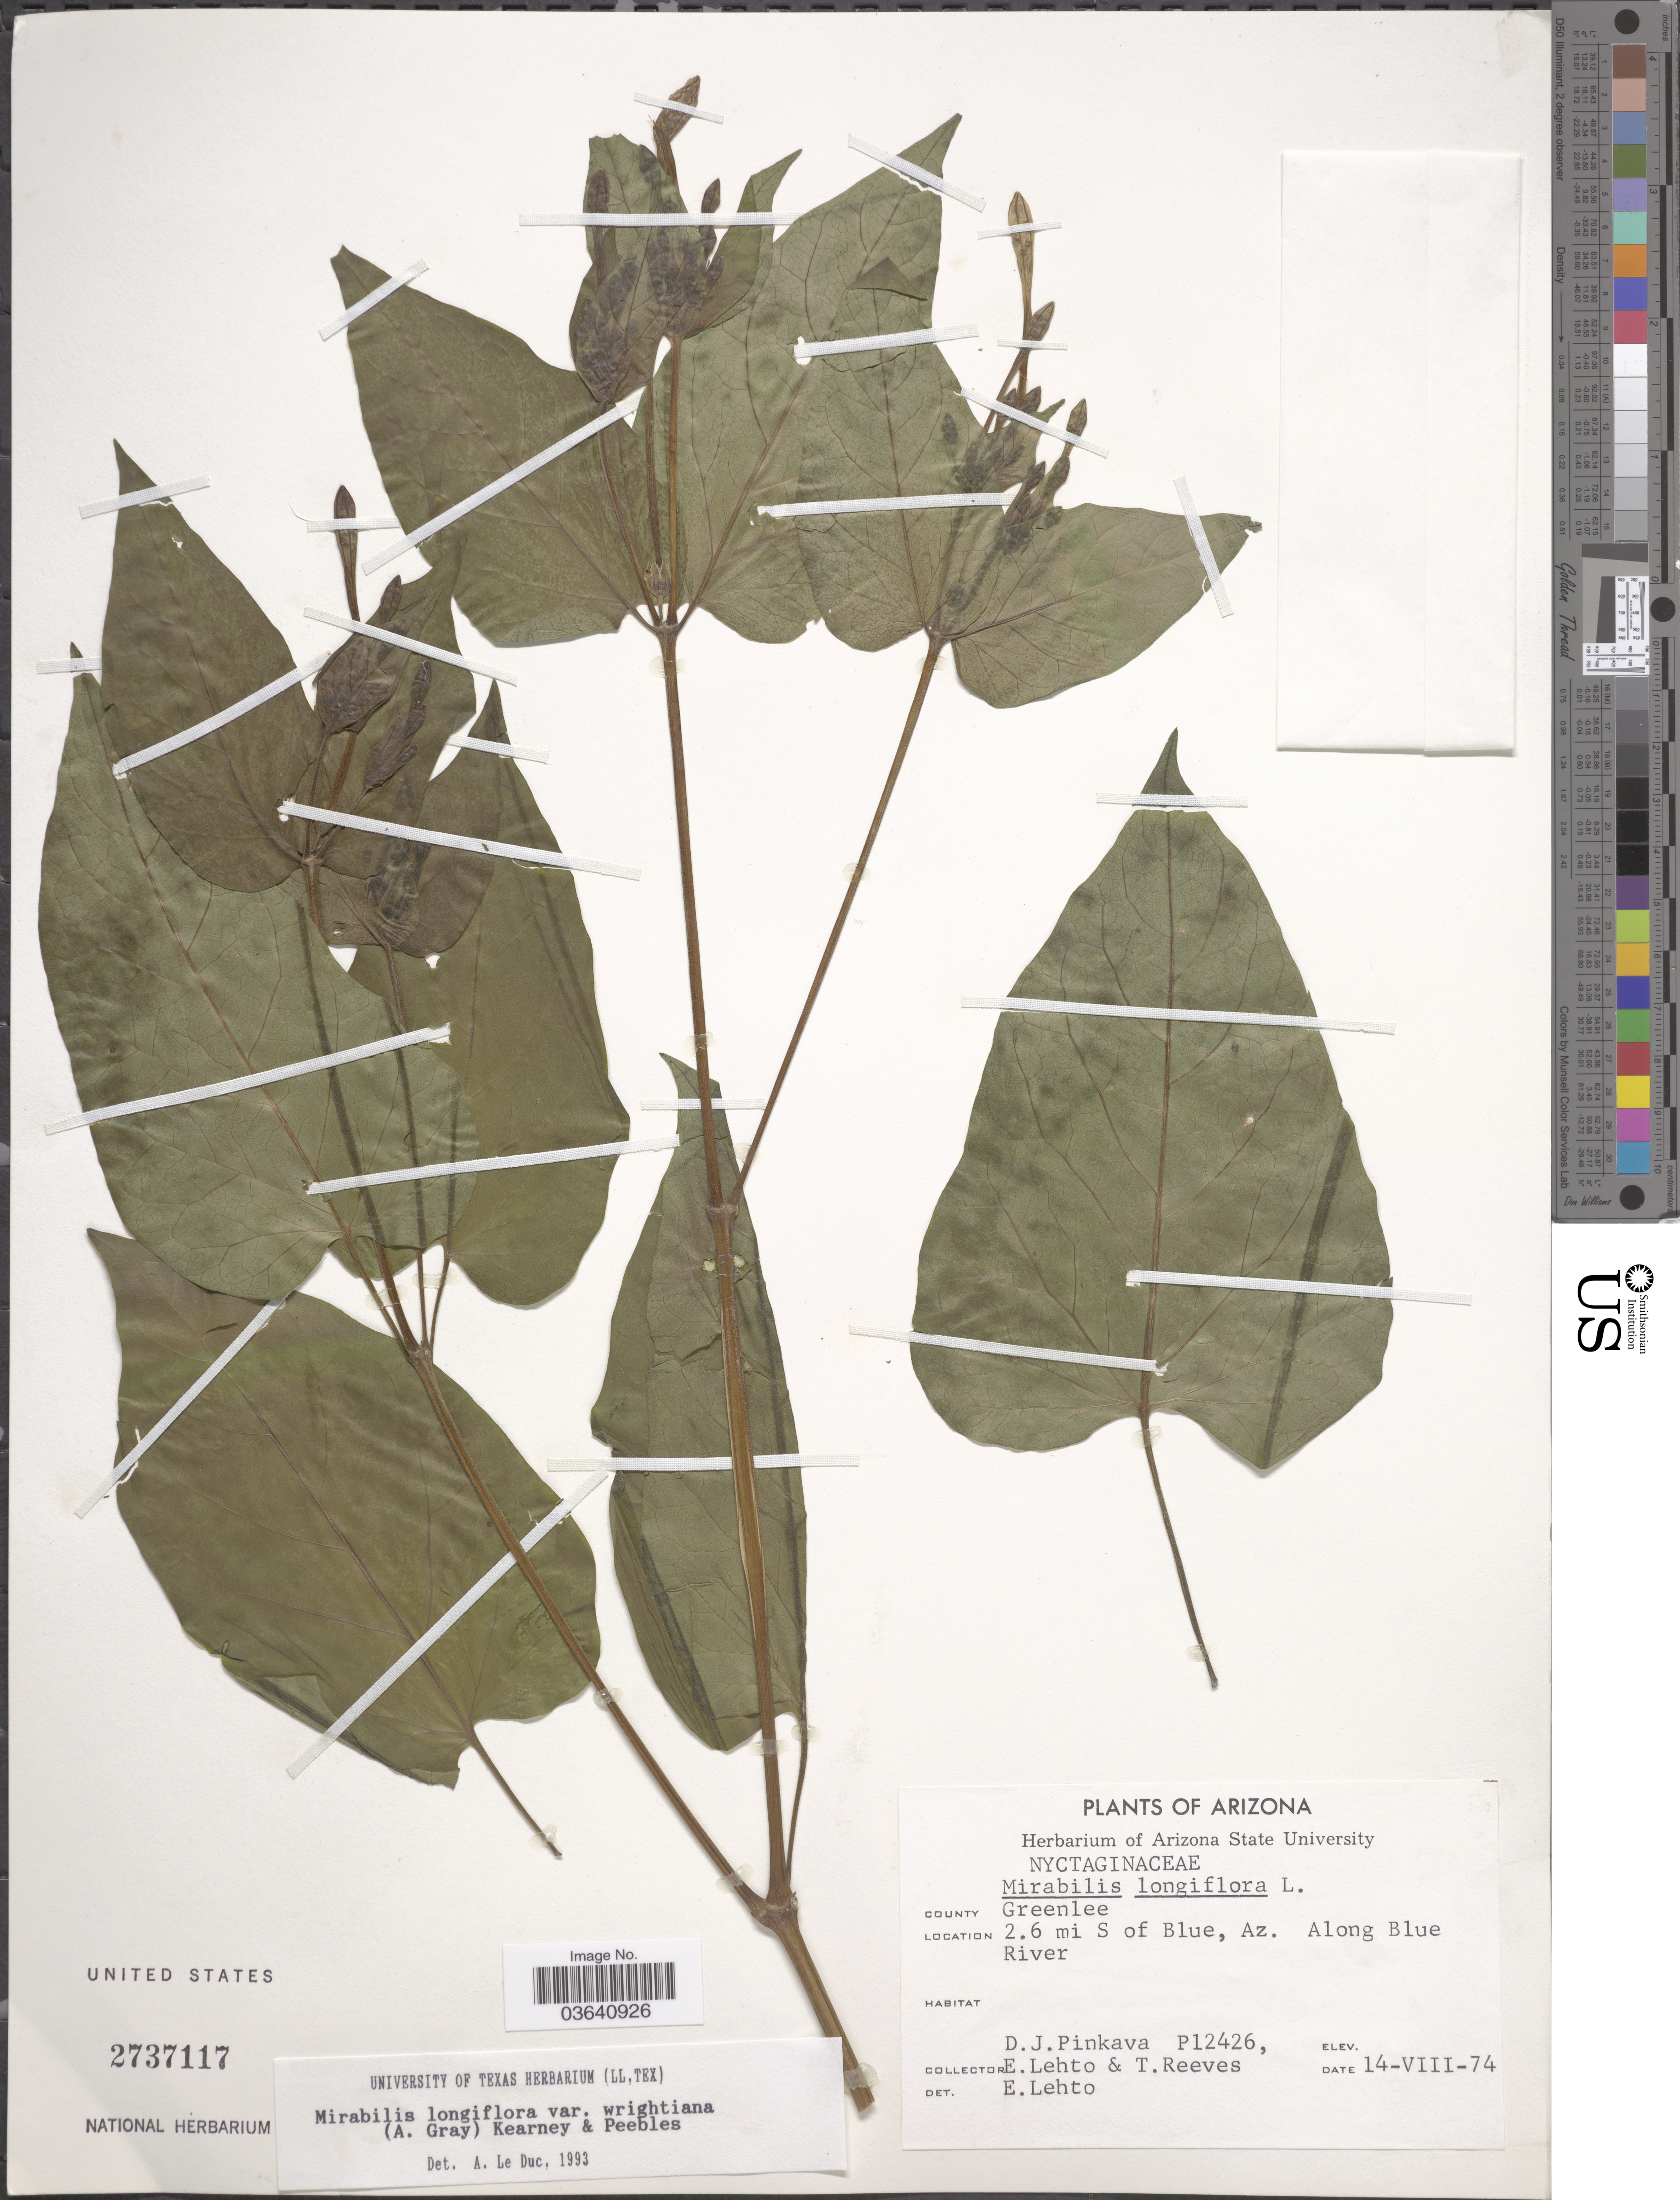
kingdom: Plantae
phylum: Tracheophyta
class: Magnoliopsida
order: Caryophyllales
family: Nyctaginaceae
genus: Mirabilis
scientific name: Mirabilis longiflora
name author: L.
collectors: D. J. Pinkava, E. Lehto & T. Reeves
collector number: P12426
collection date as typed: Transcribed d/m/y: 14/8/74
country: United States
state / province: Arizona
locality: County Greenlee. 2.6 mi S of Blue, Az. Along Blue River.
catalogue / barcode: US 2737117